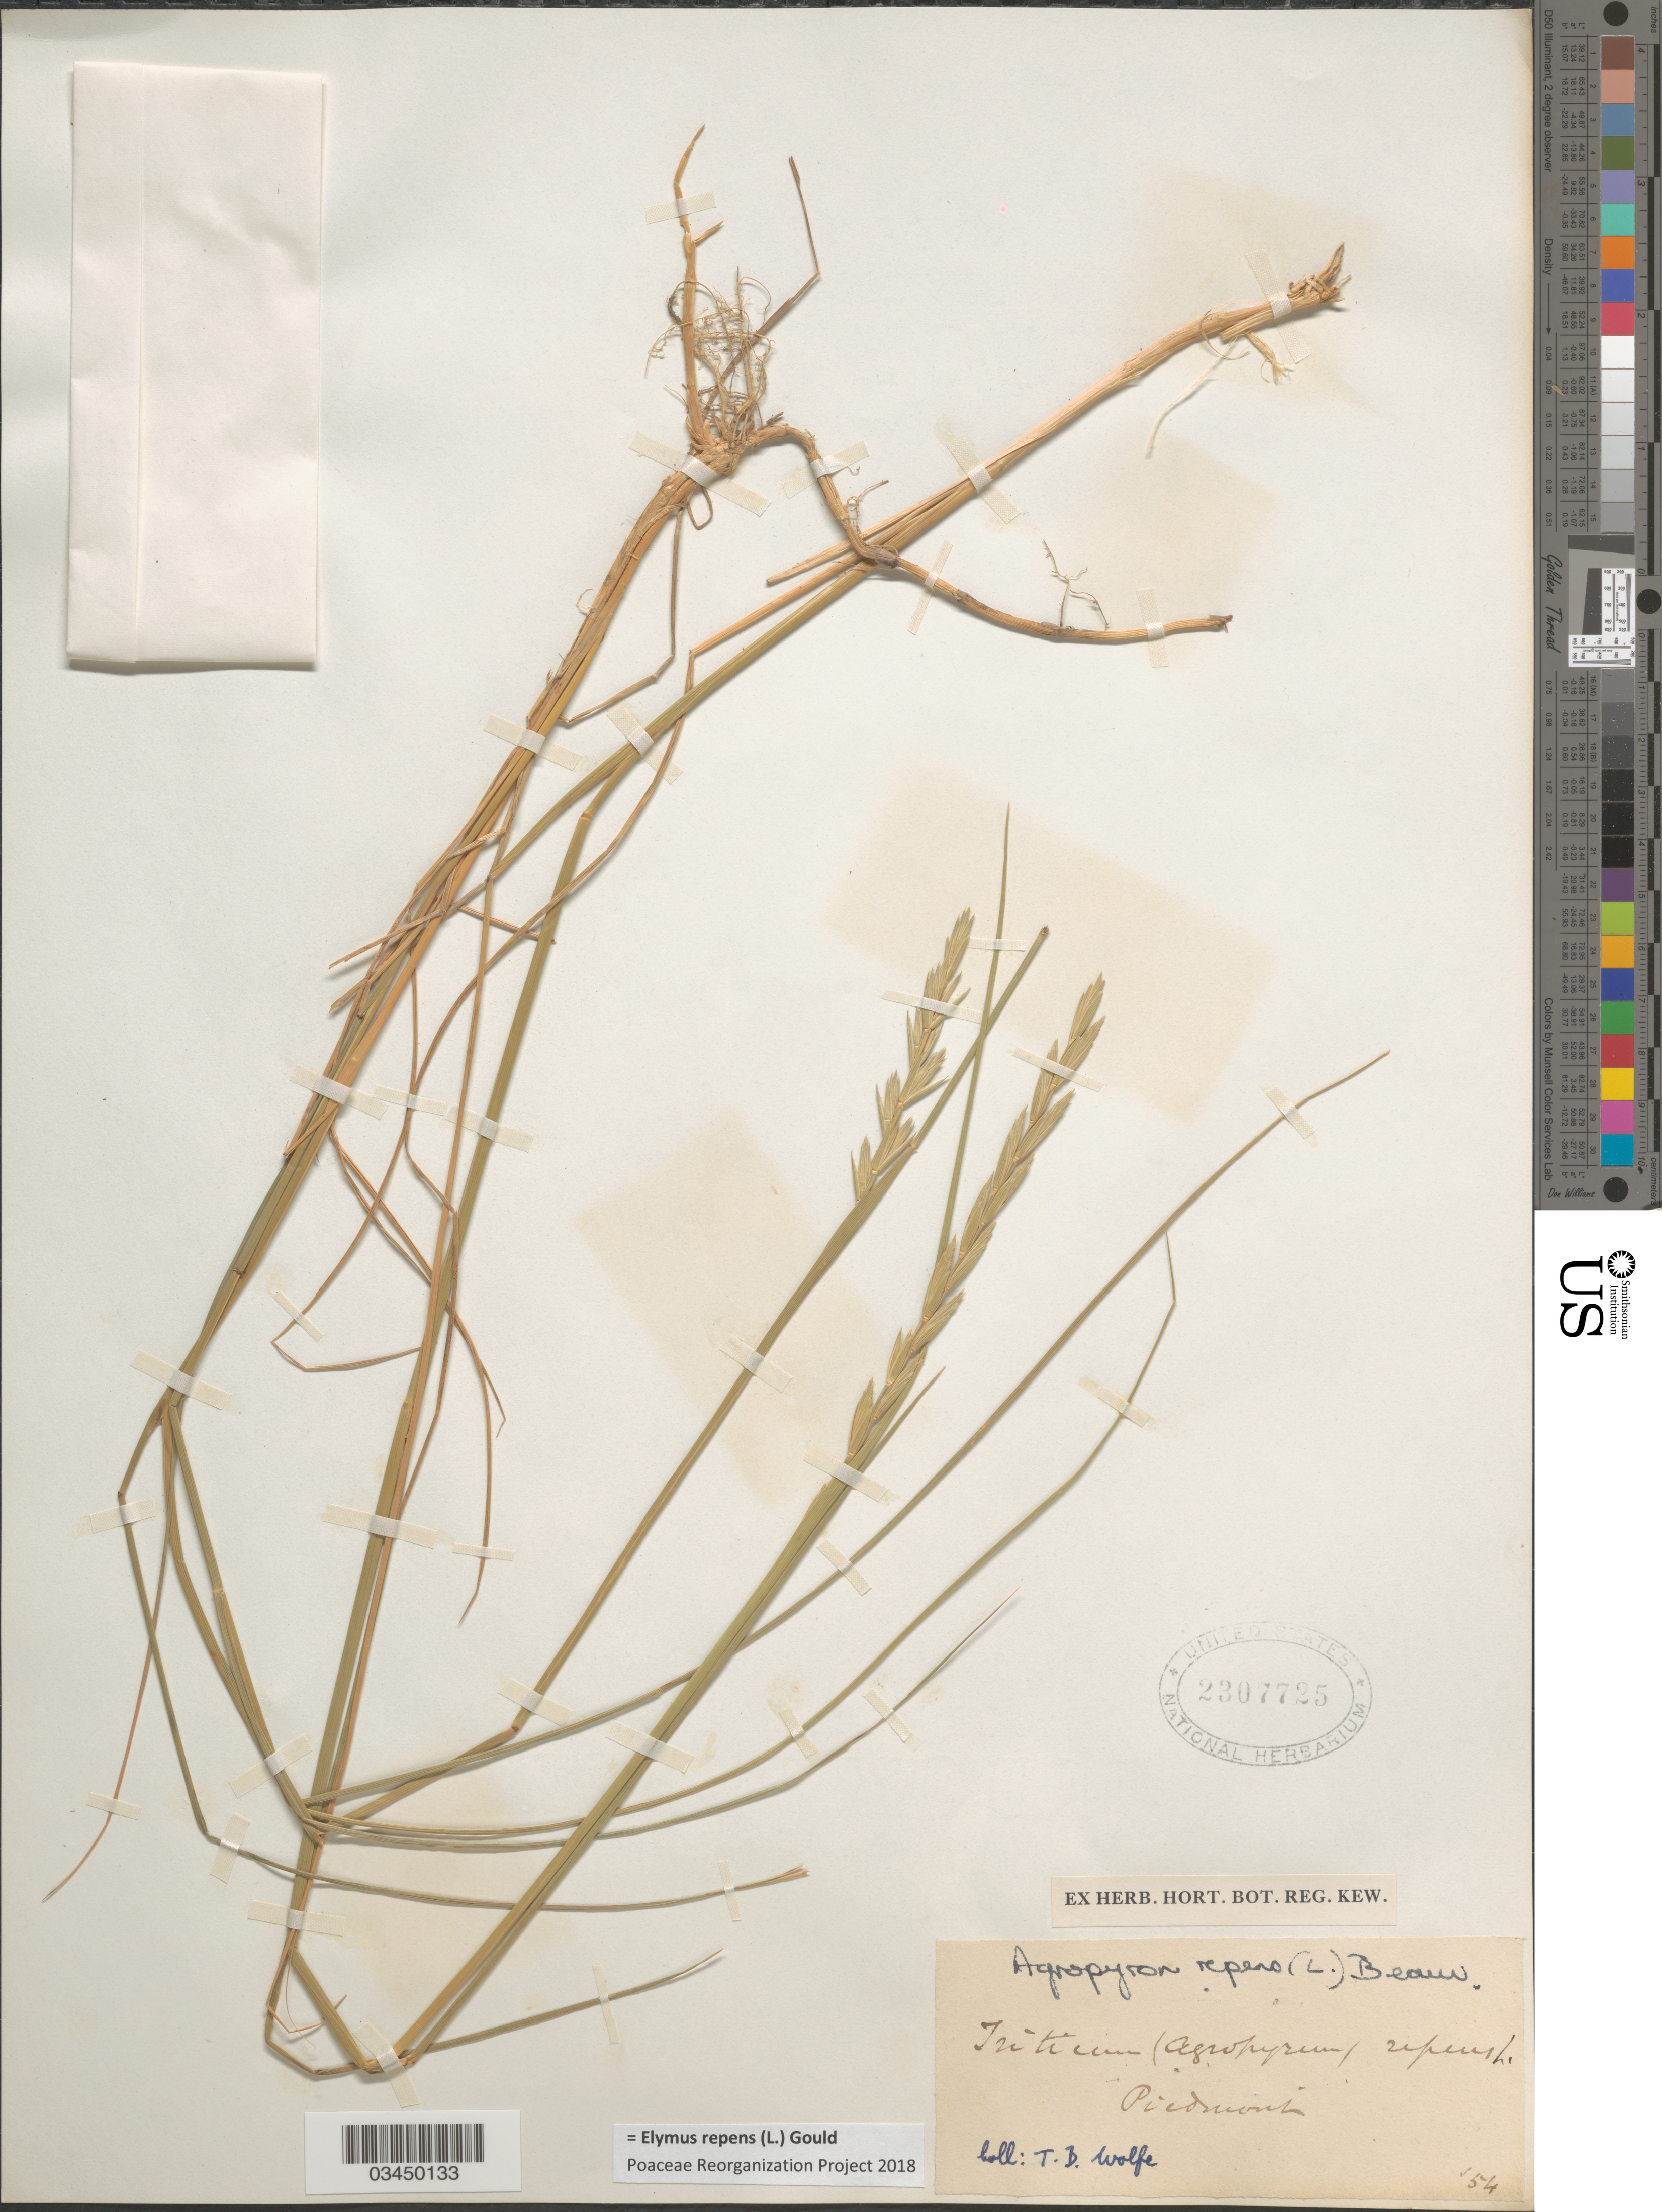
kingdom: Plantae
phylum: Tracheophyta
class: Liliopsida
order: Poales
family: Poaceae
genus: Elymus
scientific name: Elymus repens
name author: (L.) Gould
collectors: T. Wolfe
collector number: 54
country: Italy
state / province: Piedmont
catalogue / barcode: US 2307725